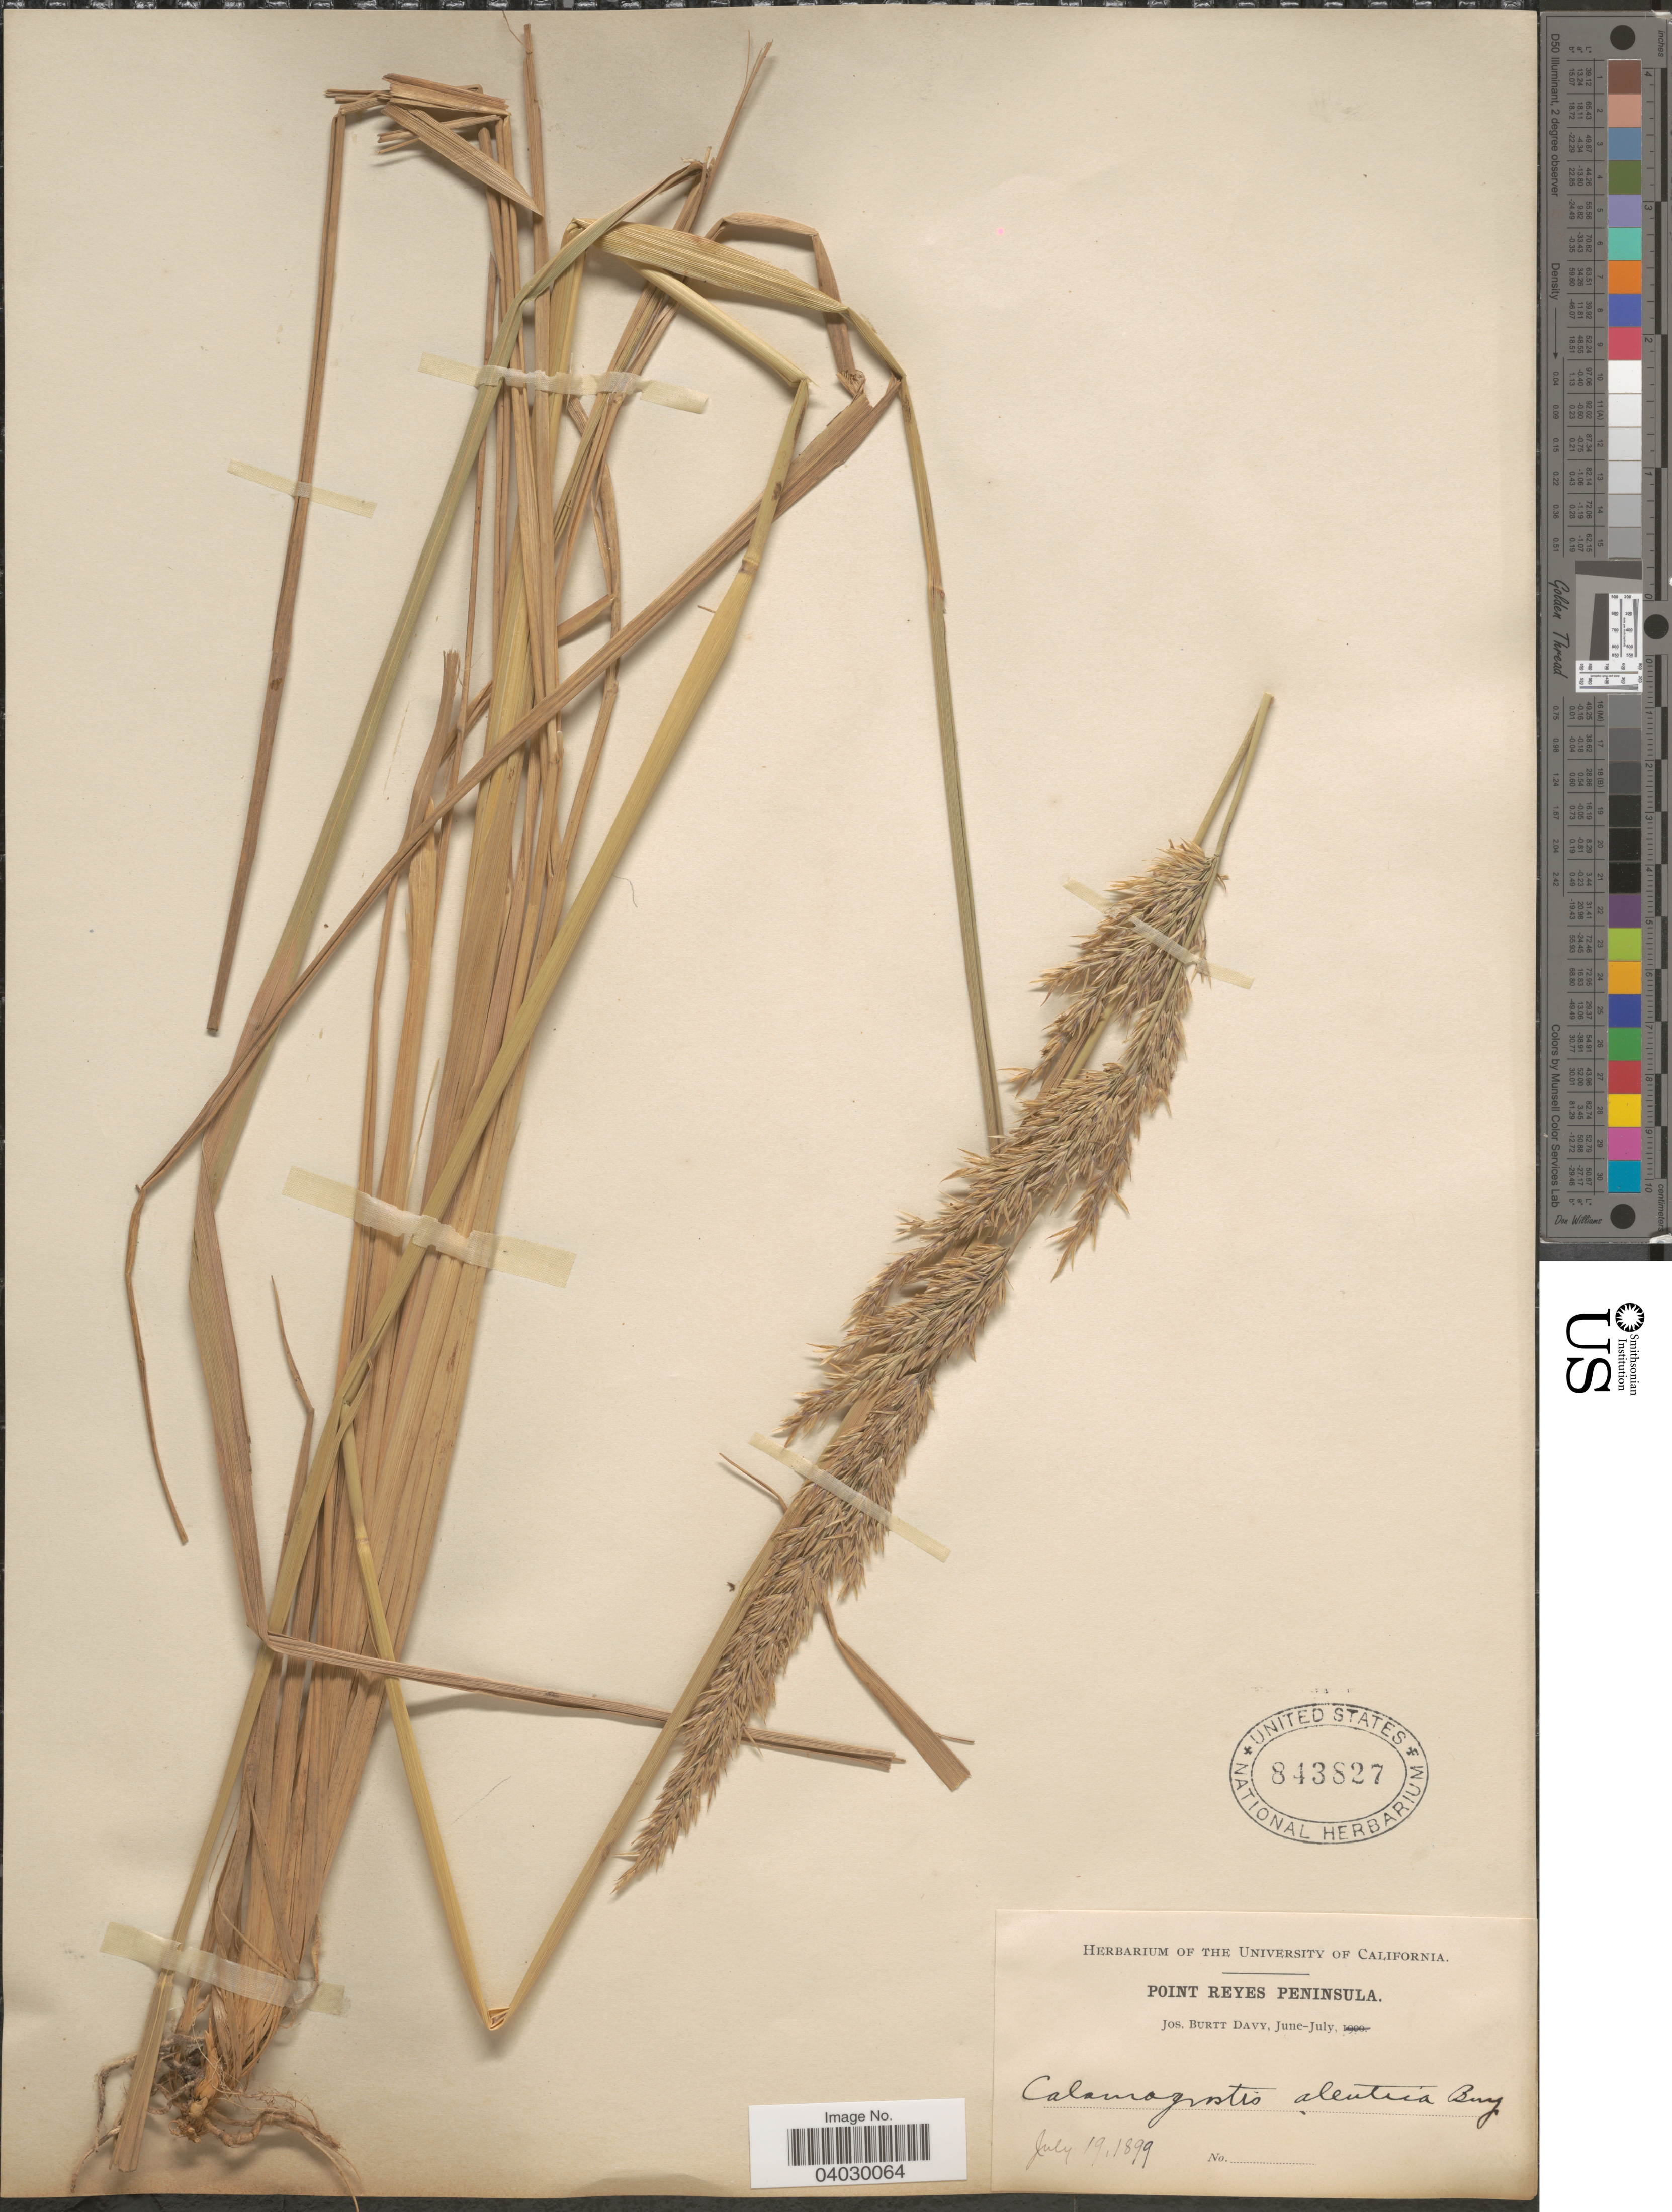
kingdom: Plantae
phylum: Tracheophyta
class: Liliopsida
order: Poales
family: Poaceae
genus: Calamagrostis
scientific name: Calamagrostis nutkaensis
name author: (J. Presl) Steud.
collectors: J. Burtt Davy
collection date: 1899-07-19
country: United States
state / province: California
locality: Point Reyes Peninsula.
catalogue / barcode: US 843827